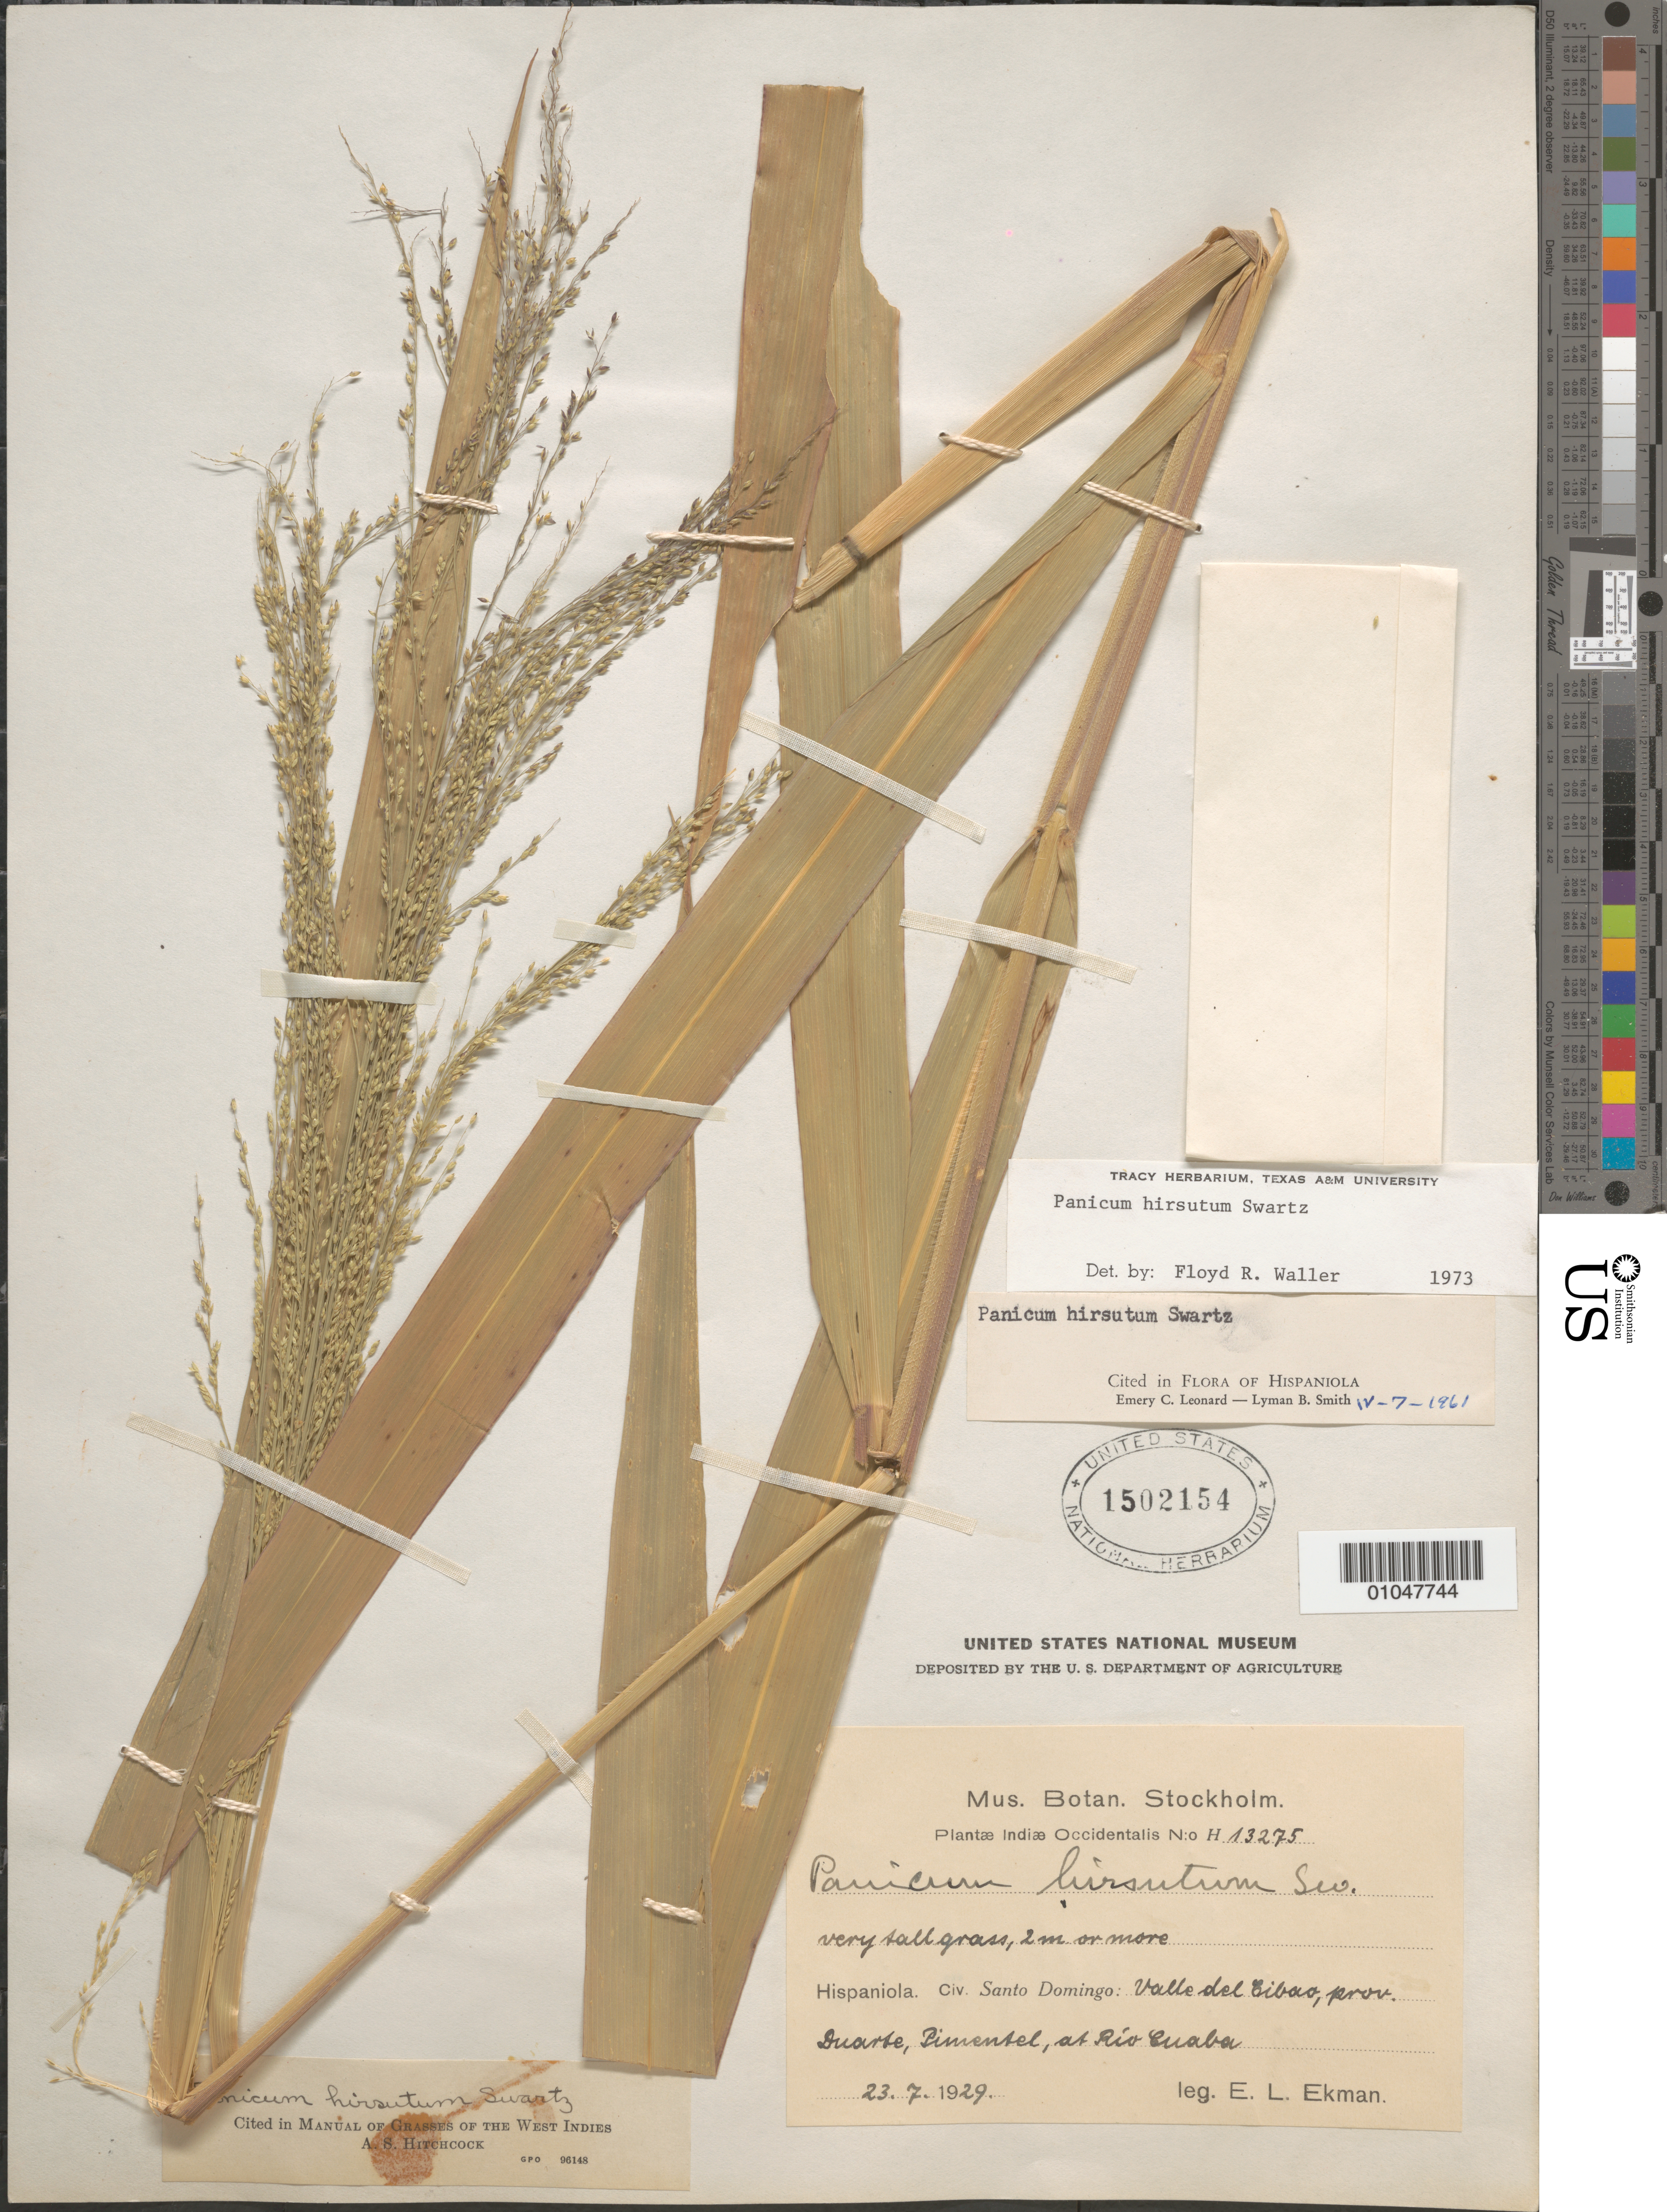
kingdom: Plantae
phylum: Tracheophyta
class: Liliopsida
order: Poales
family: Poaceae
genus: Panicum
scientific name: Panicum hirsutum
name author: Sw.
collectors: E. L. Ekman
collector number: H 13275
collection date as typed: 23 Jul 1929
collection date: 1929-07-23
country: Dominican Republic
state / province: Duarte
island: Hispaniola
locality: Valle de Cibao, Pimentel, at Rio Cuaba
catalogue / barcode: US 1502154